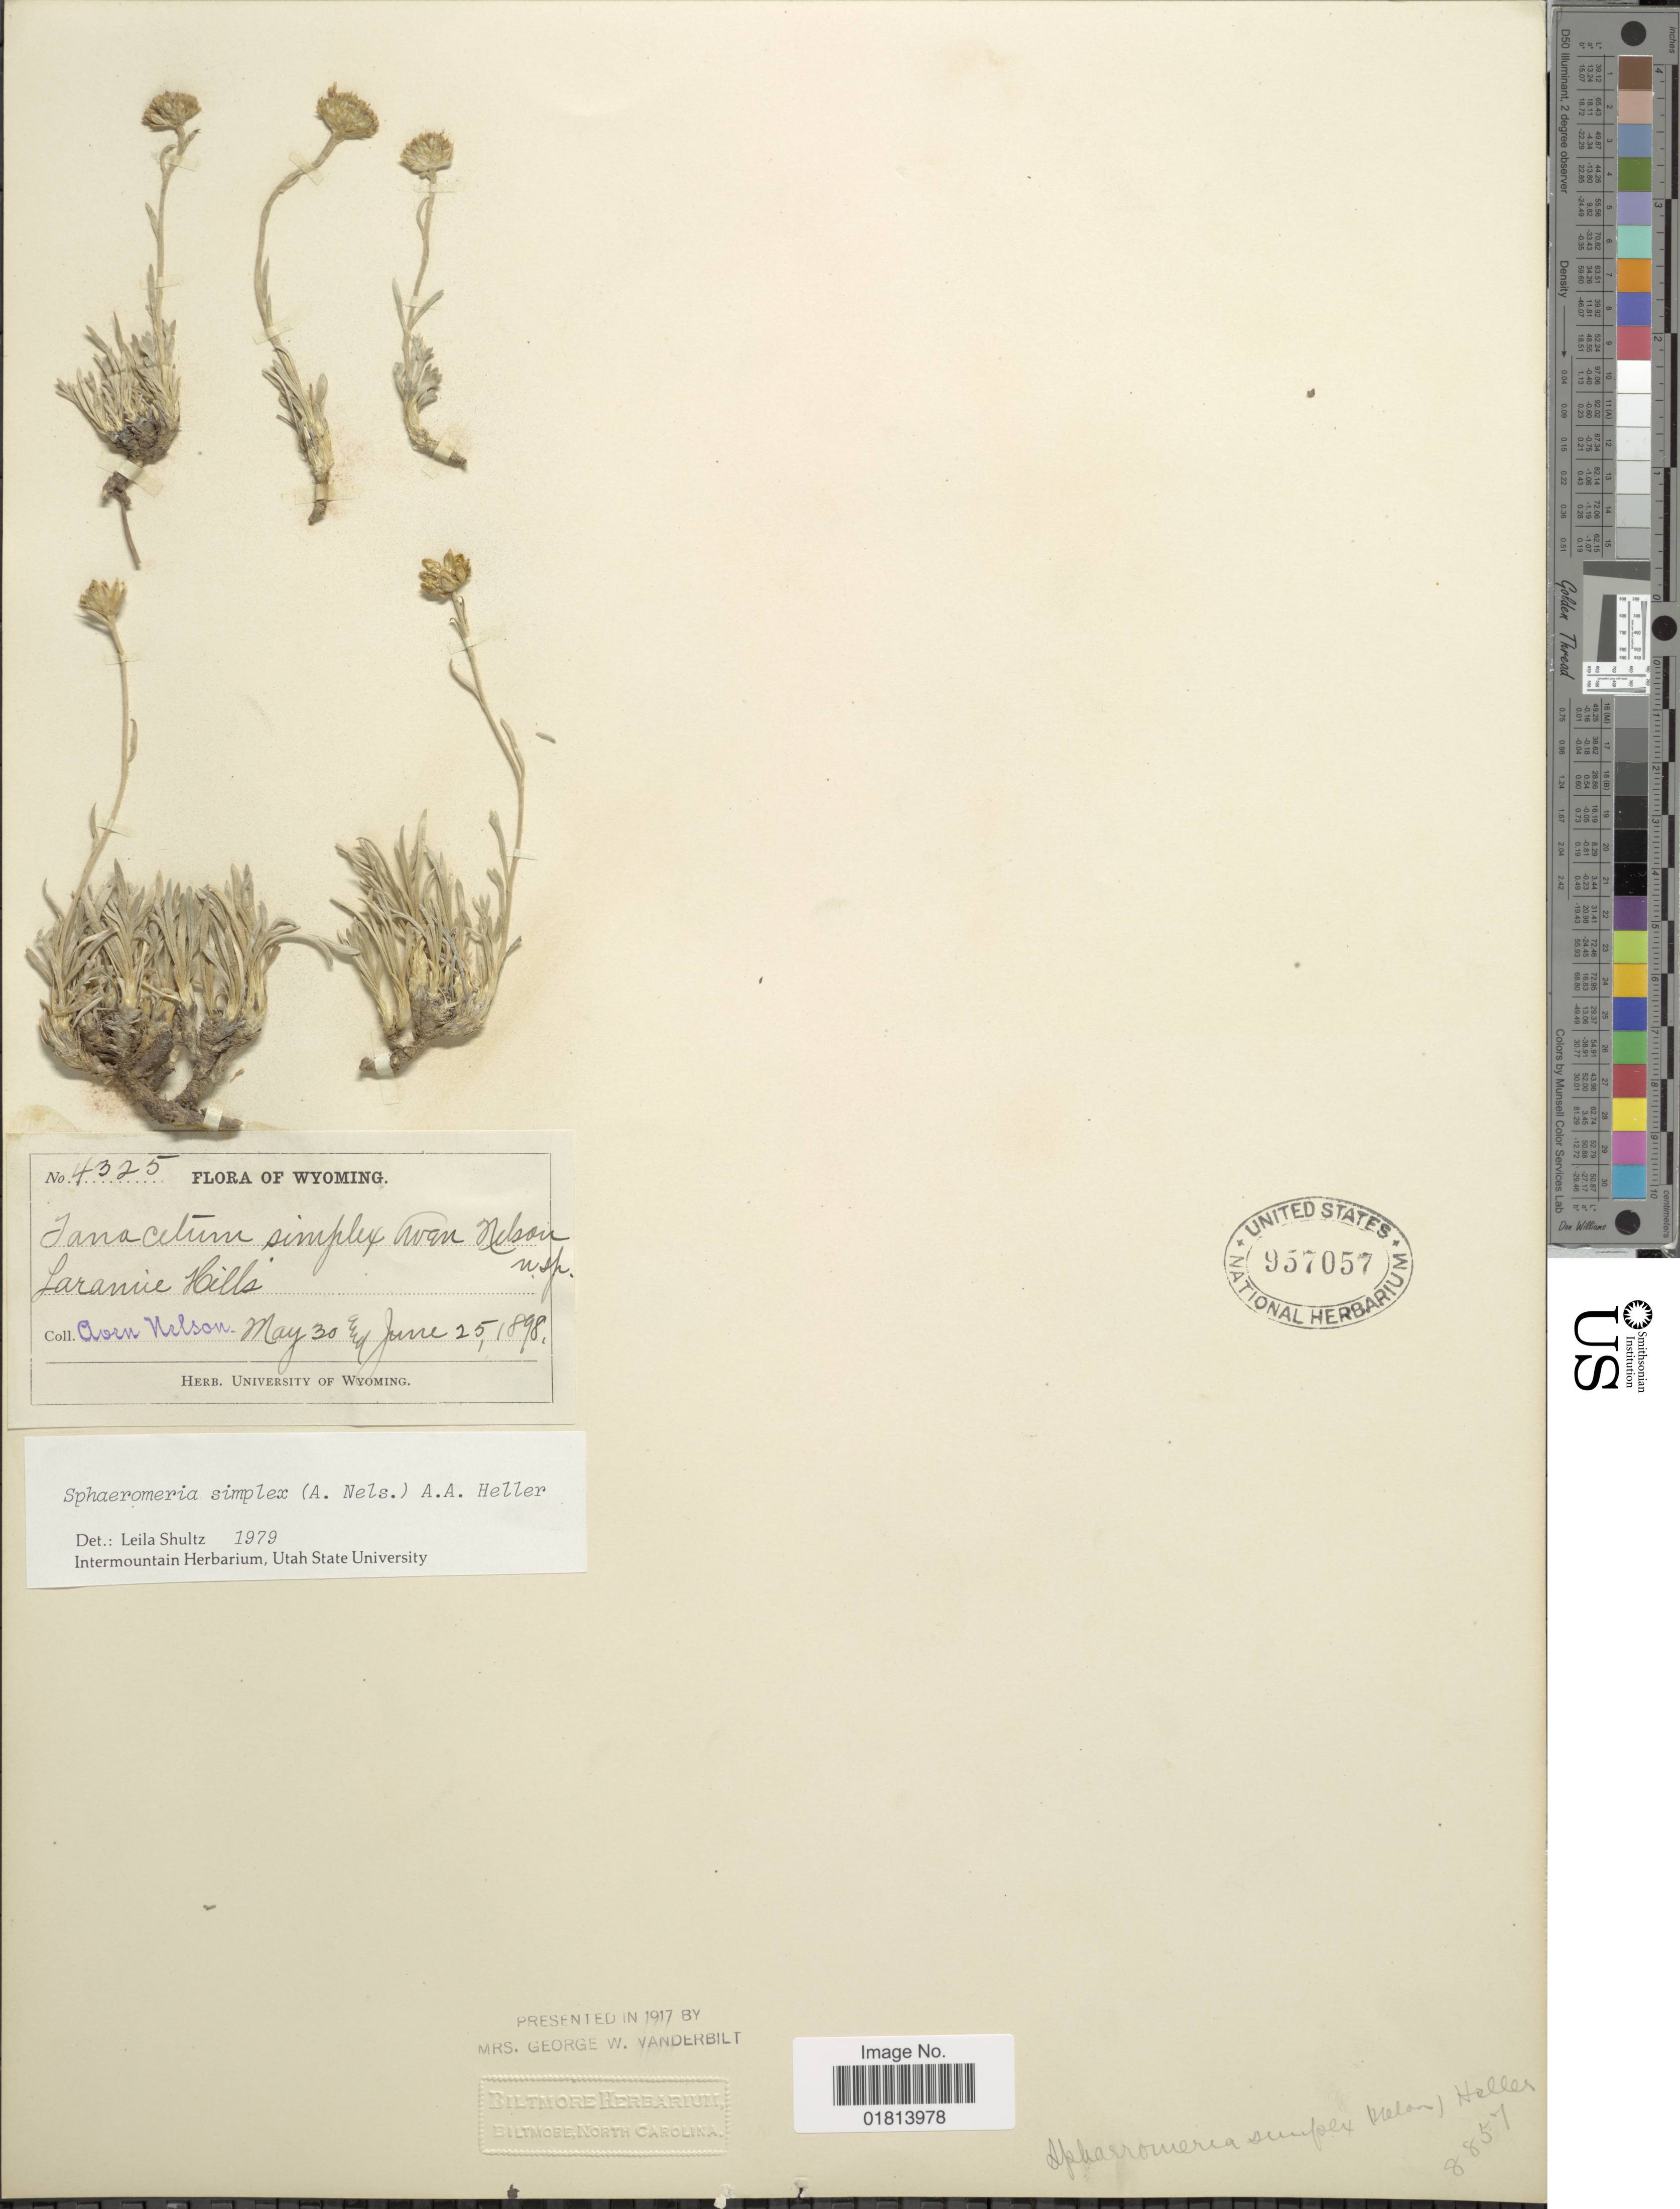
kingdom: Plantae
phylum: Tracheophyta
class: Magnoliopsida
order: Asterales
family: Asteraceae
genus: Sphaeromeria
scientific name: Sphaeromeria simplex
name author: (A. Nelson) A. Heller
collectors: A. Nelson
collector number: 4325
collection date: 1898-05-30/1898-06-25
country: United States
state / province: Wyoming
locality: Laramic Hills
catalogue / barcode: US 957057